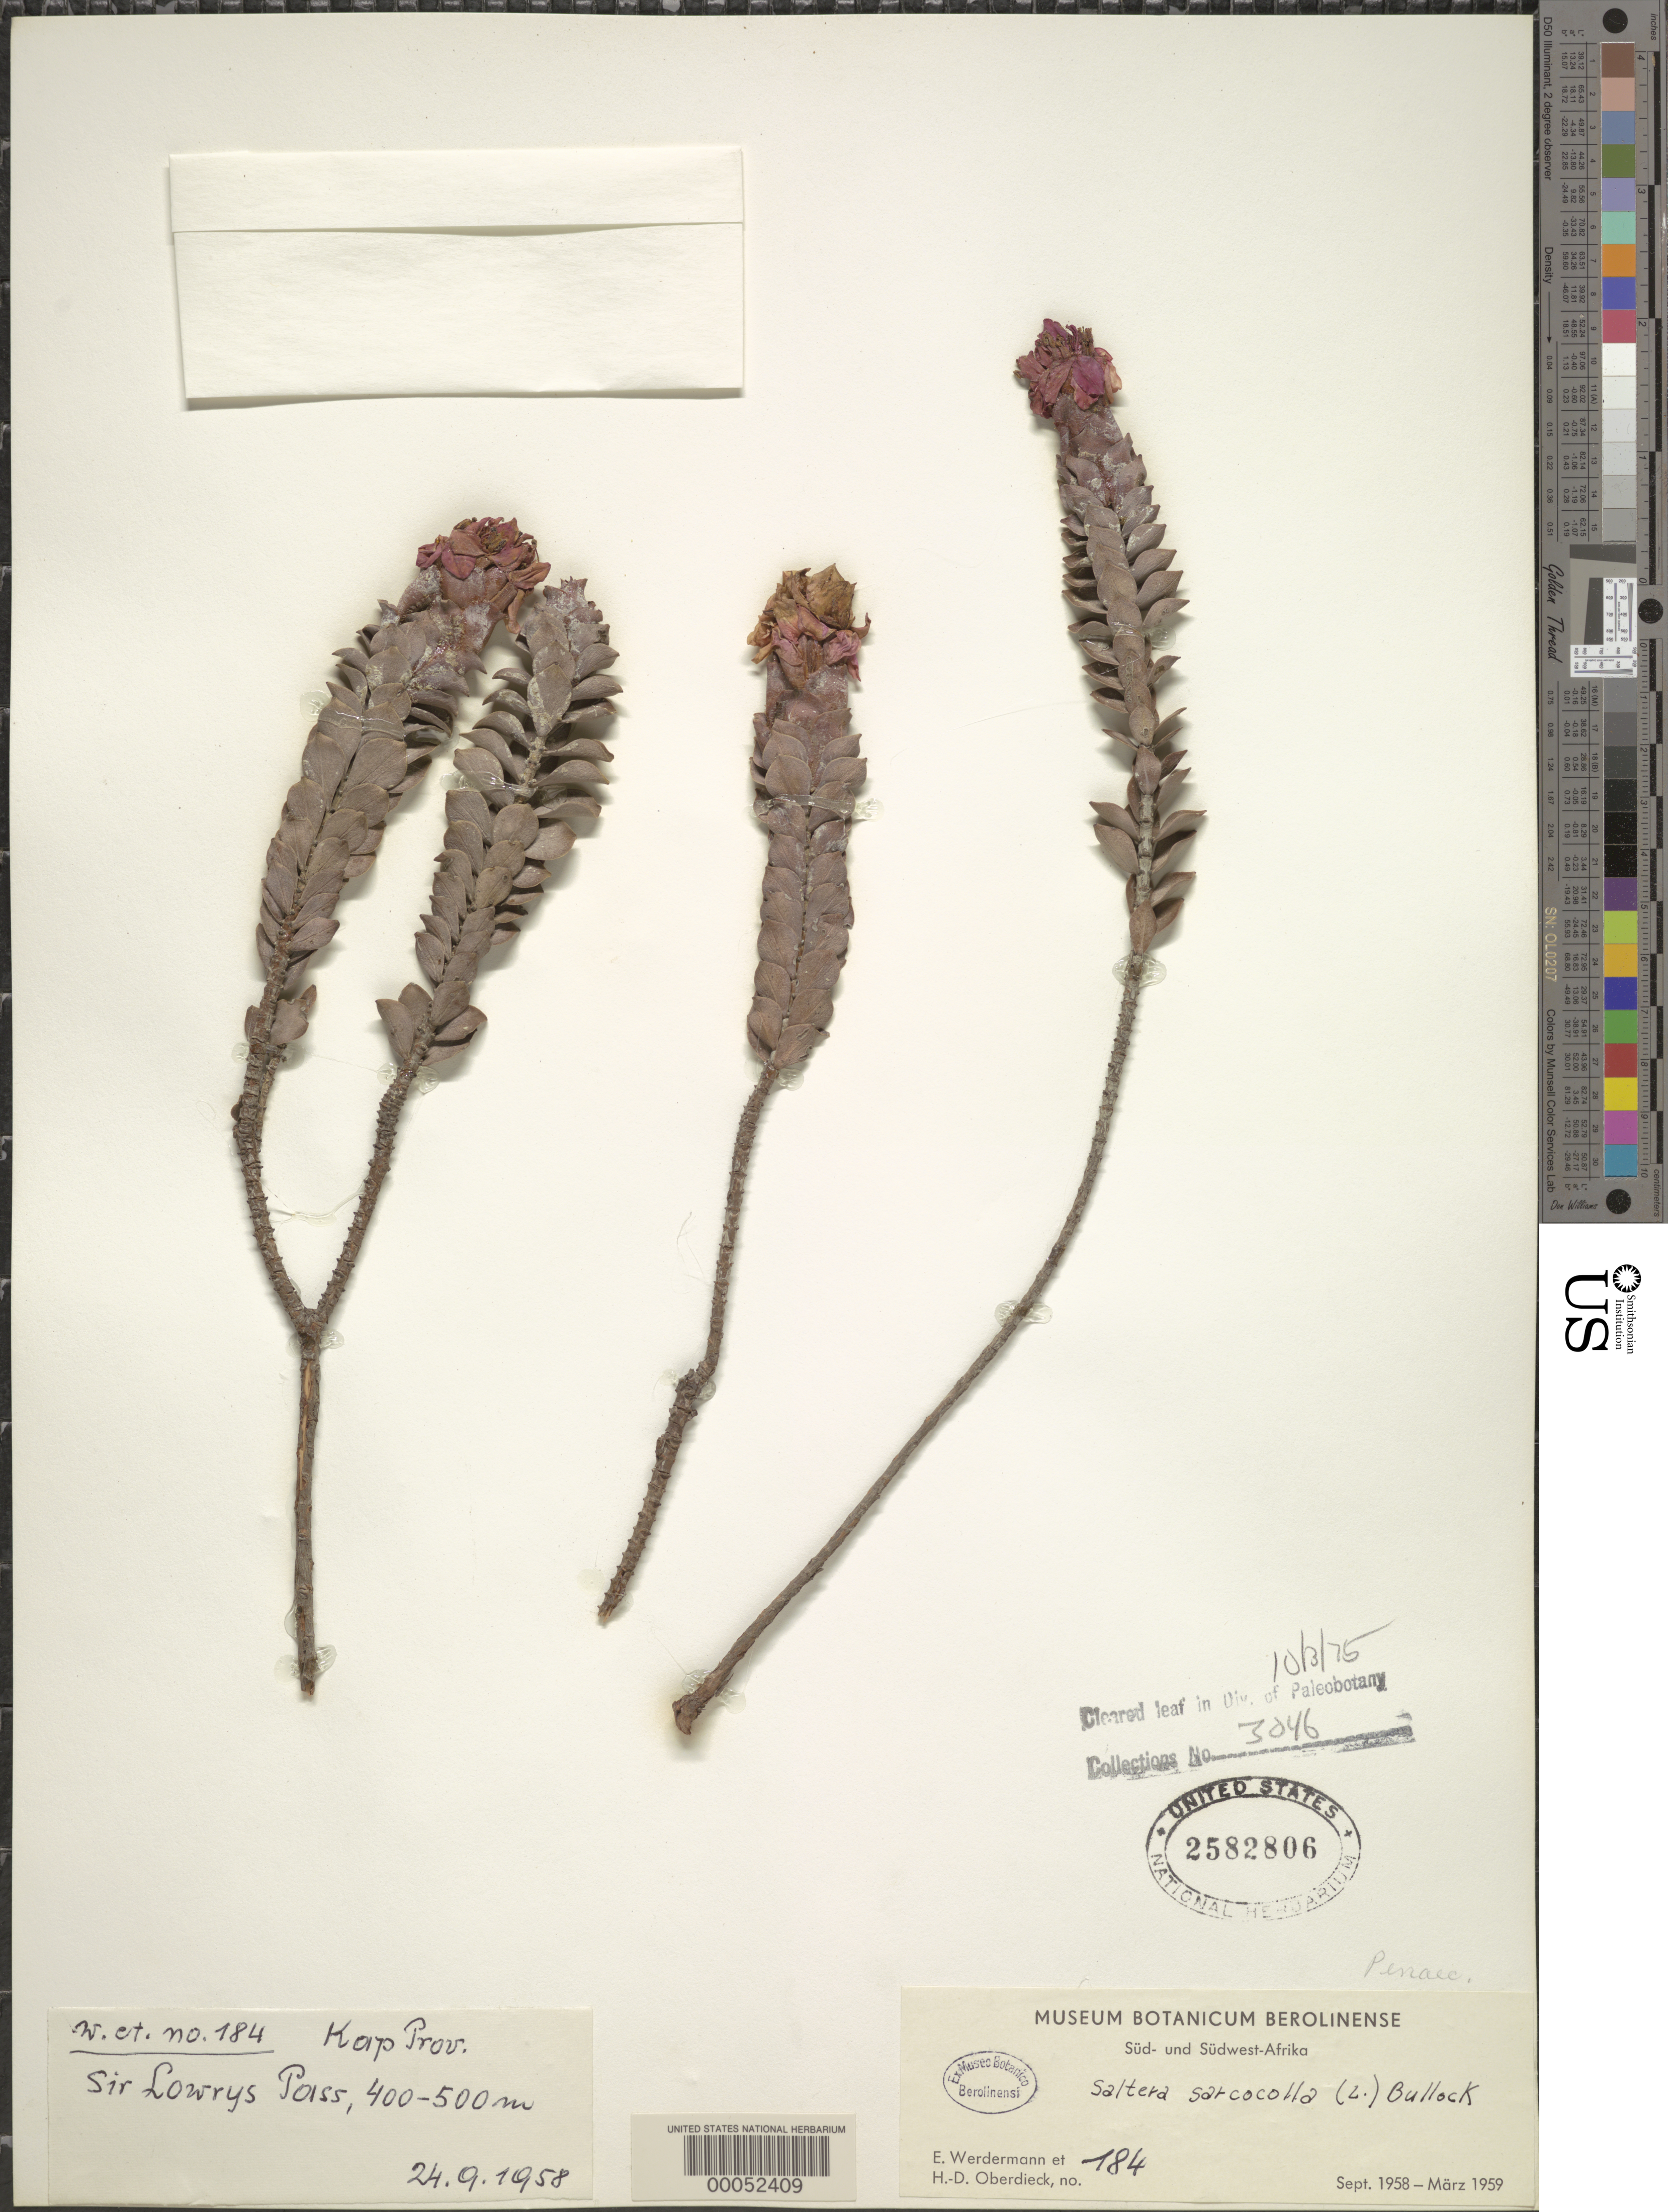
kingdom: Plantae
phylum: Tracheophyta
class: Magnoliopsida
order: Myrtales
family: Penaeaceae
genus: Penaea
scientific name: Penaea sarcocolla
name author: L.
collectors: E. Werdermann & H. Oberdieck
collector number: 184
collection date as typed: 24 Sep 1958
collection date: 1958-09-24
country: South Africa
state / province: Western Cape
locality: Sir lowry's pass. Kap Prov.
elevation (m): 400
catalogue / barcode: US 2582806